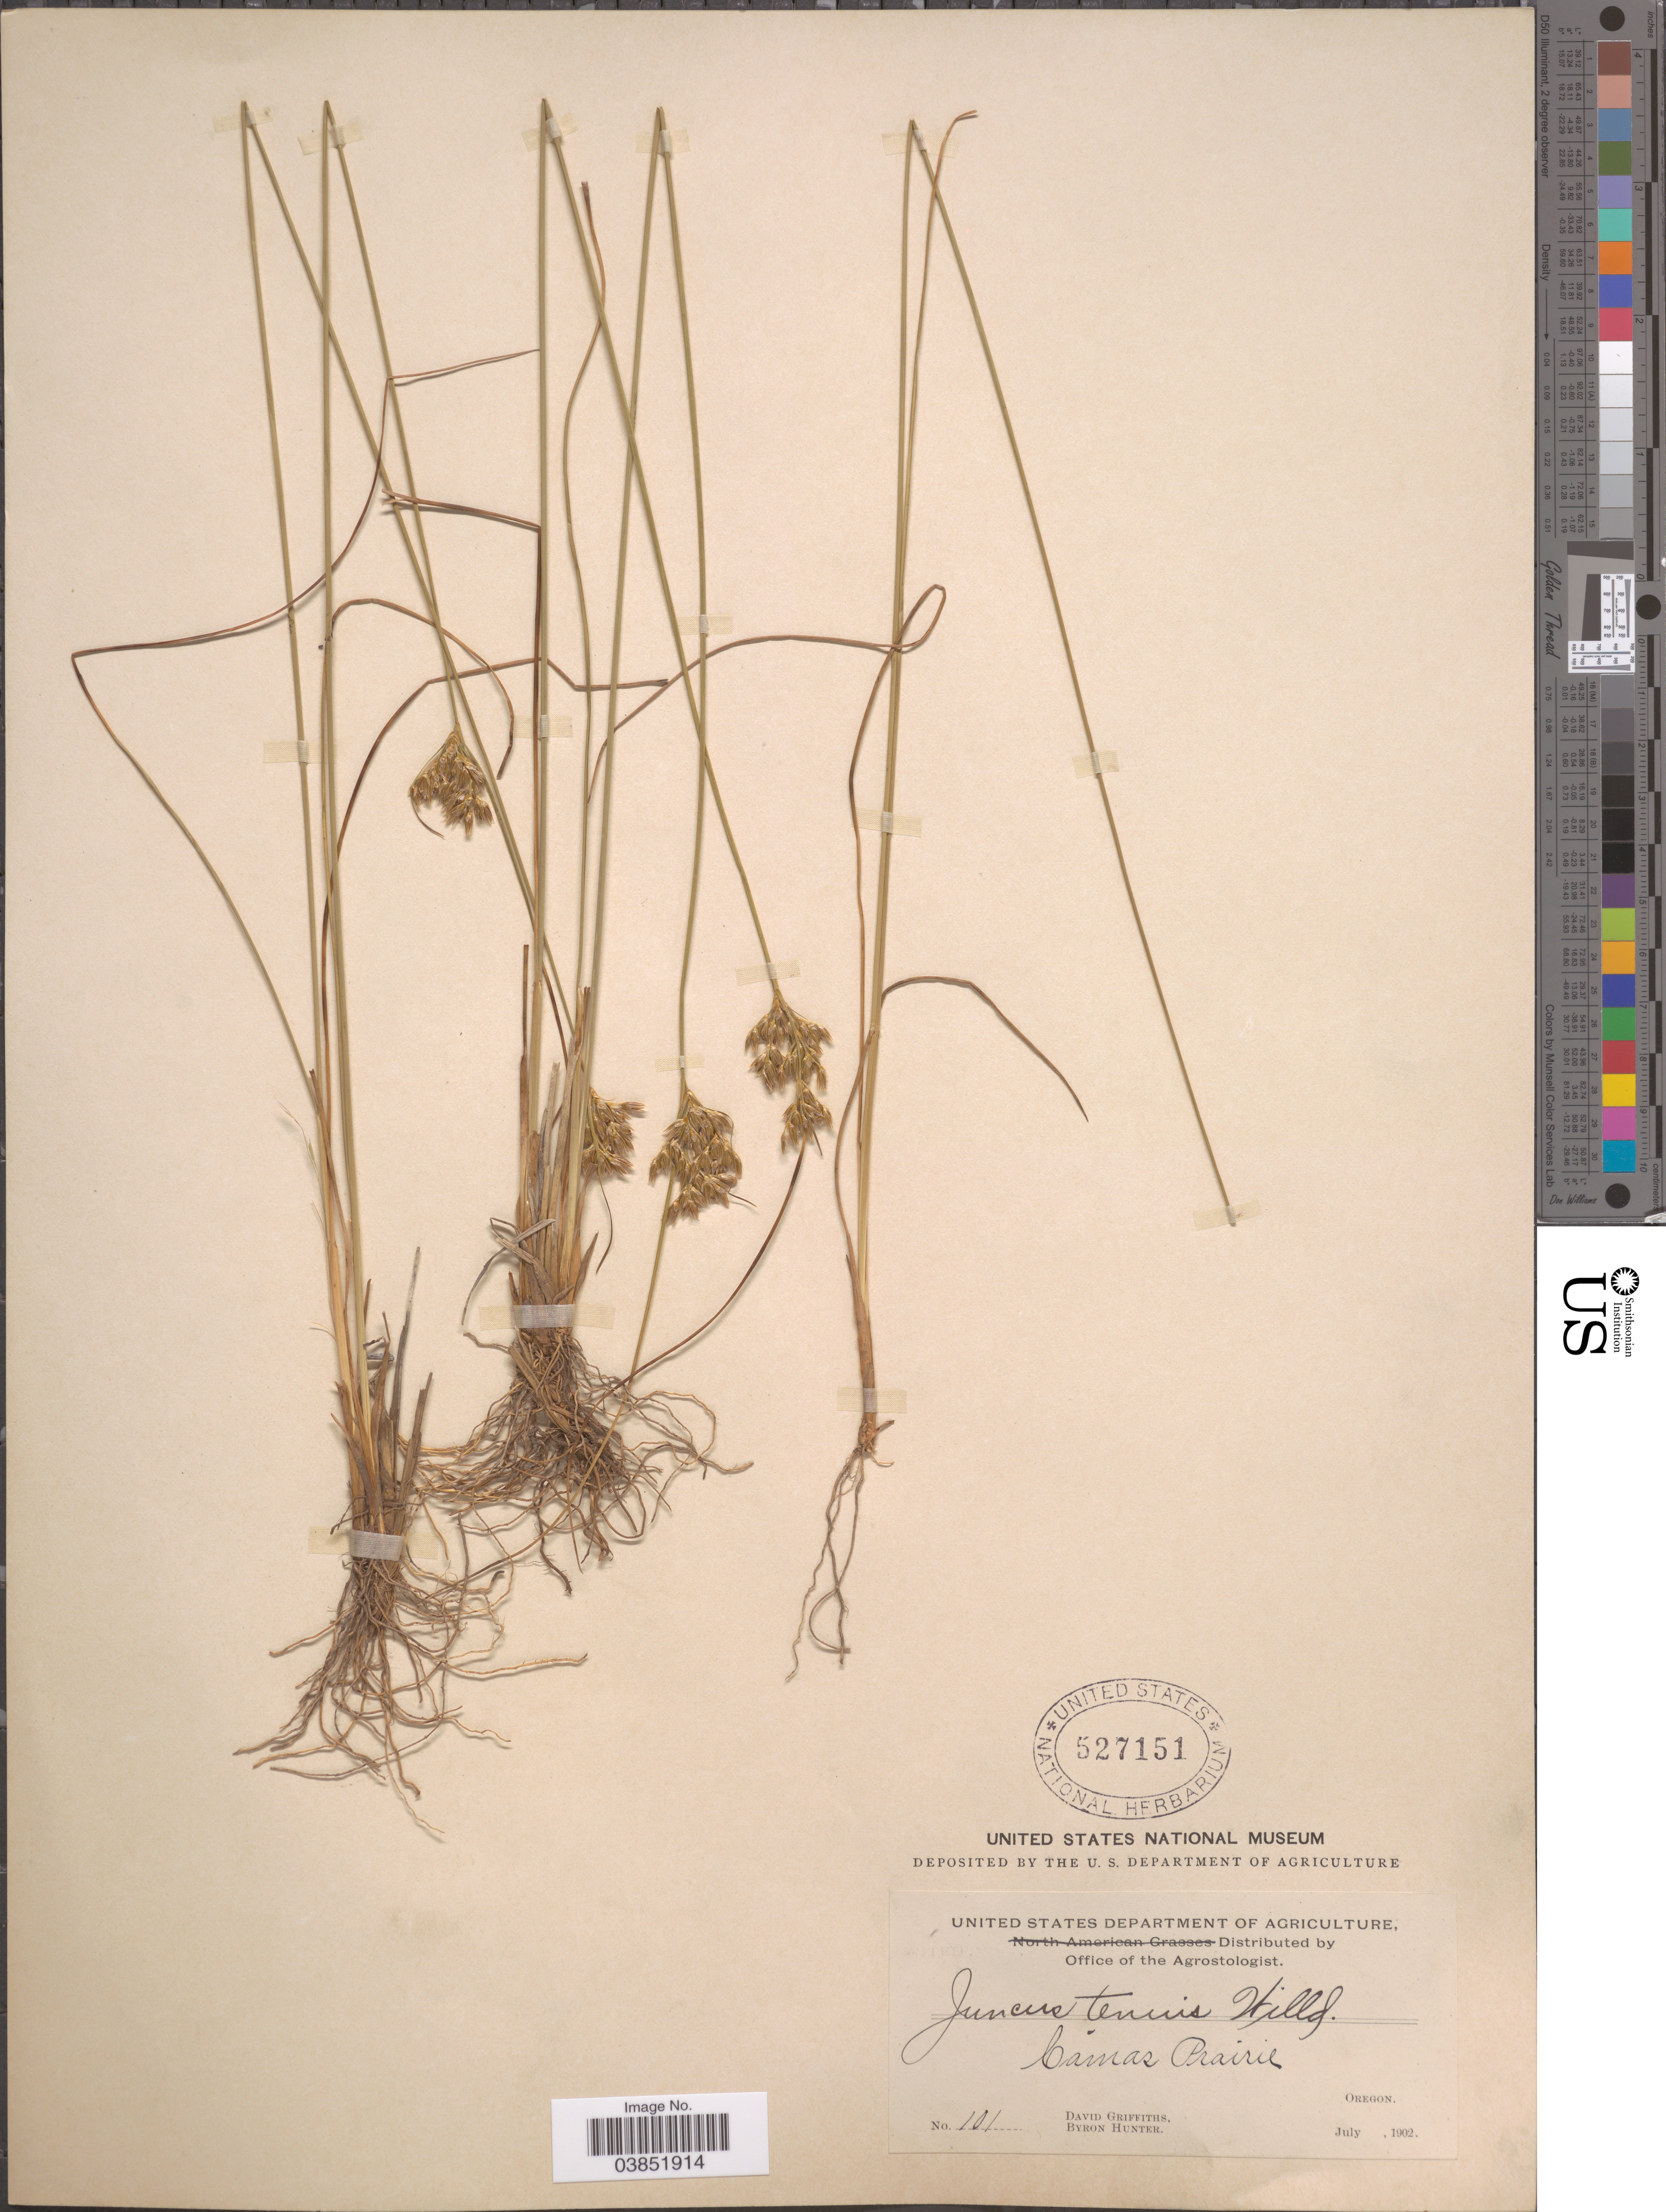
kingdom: Plantae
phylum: Tracheophyta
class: Liliopsida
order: Poales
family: Juncaceae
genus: Juncus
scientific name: Juncus confusus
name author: Coville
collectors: D. Griffiths & B. Hunter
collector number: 101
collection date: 1902-07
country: United States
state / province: Oregon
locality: Camas Prairie.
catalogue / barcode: US 527151